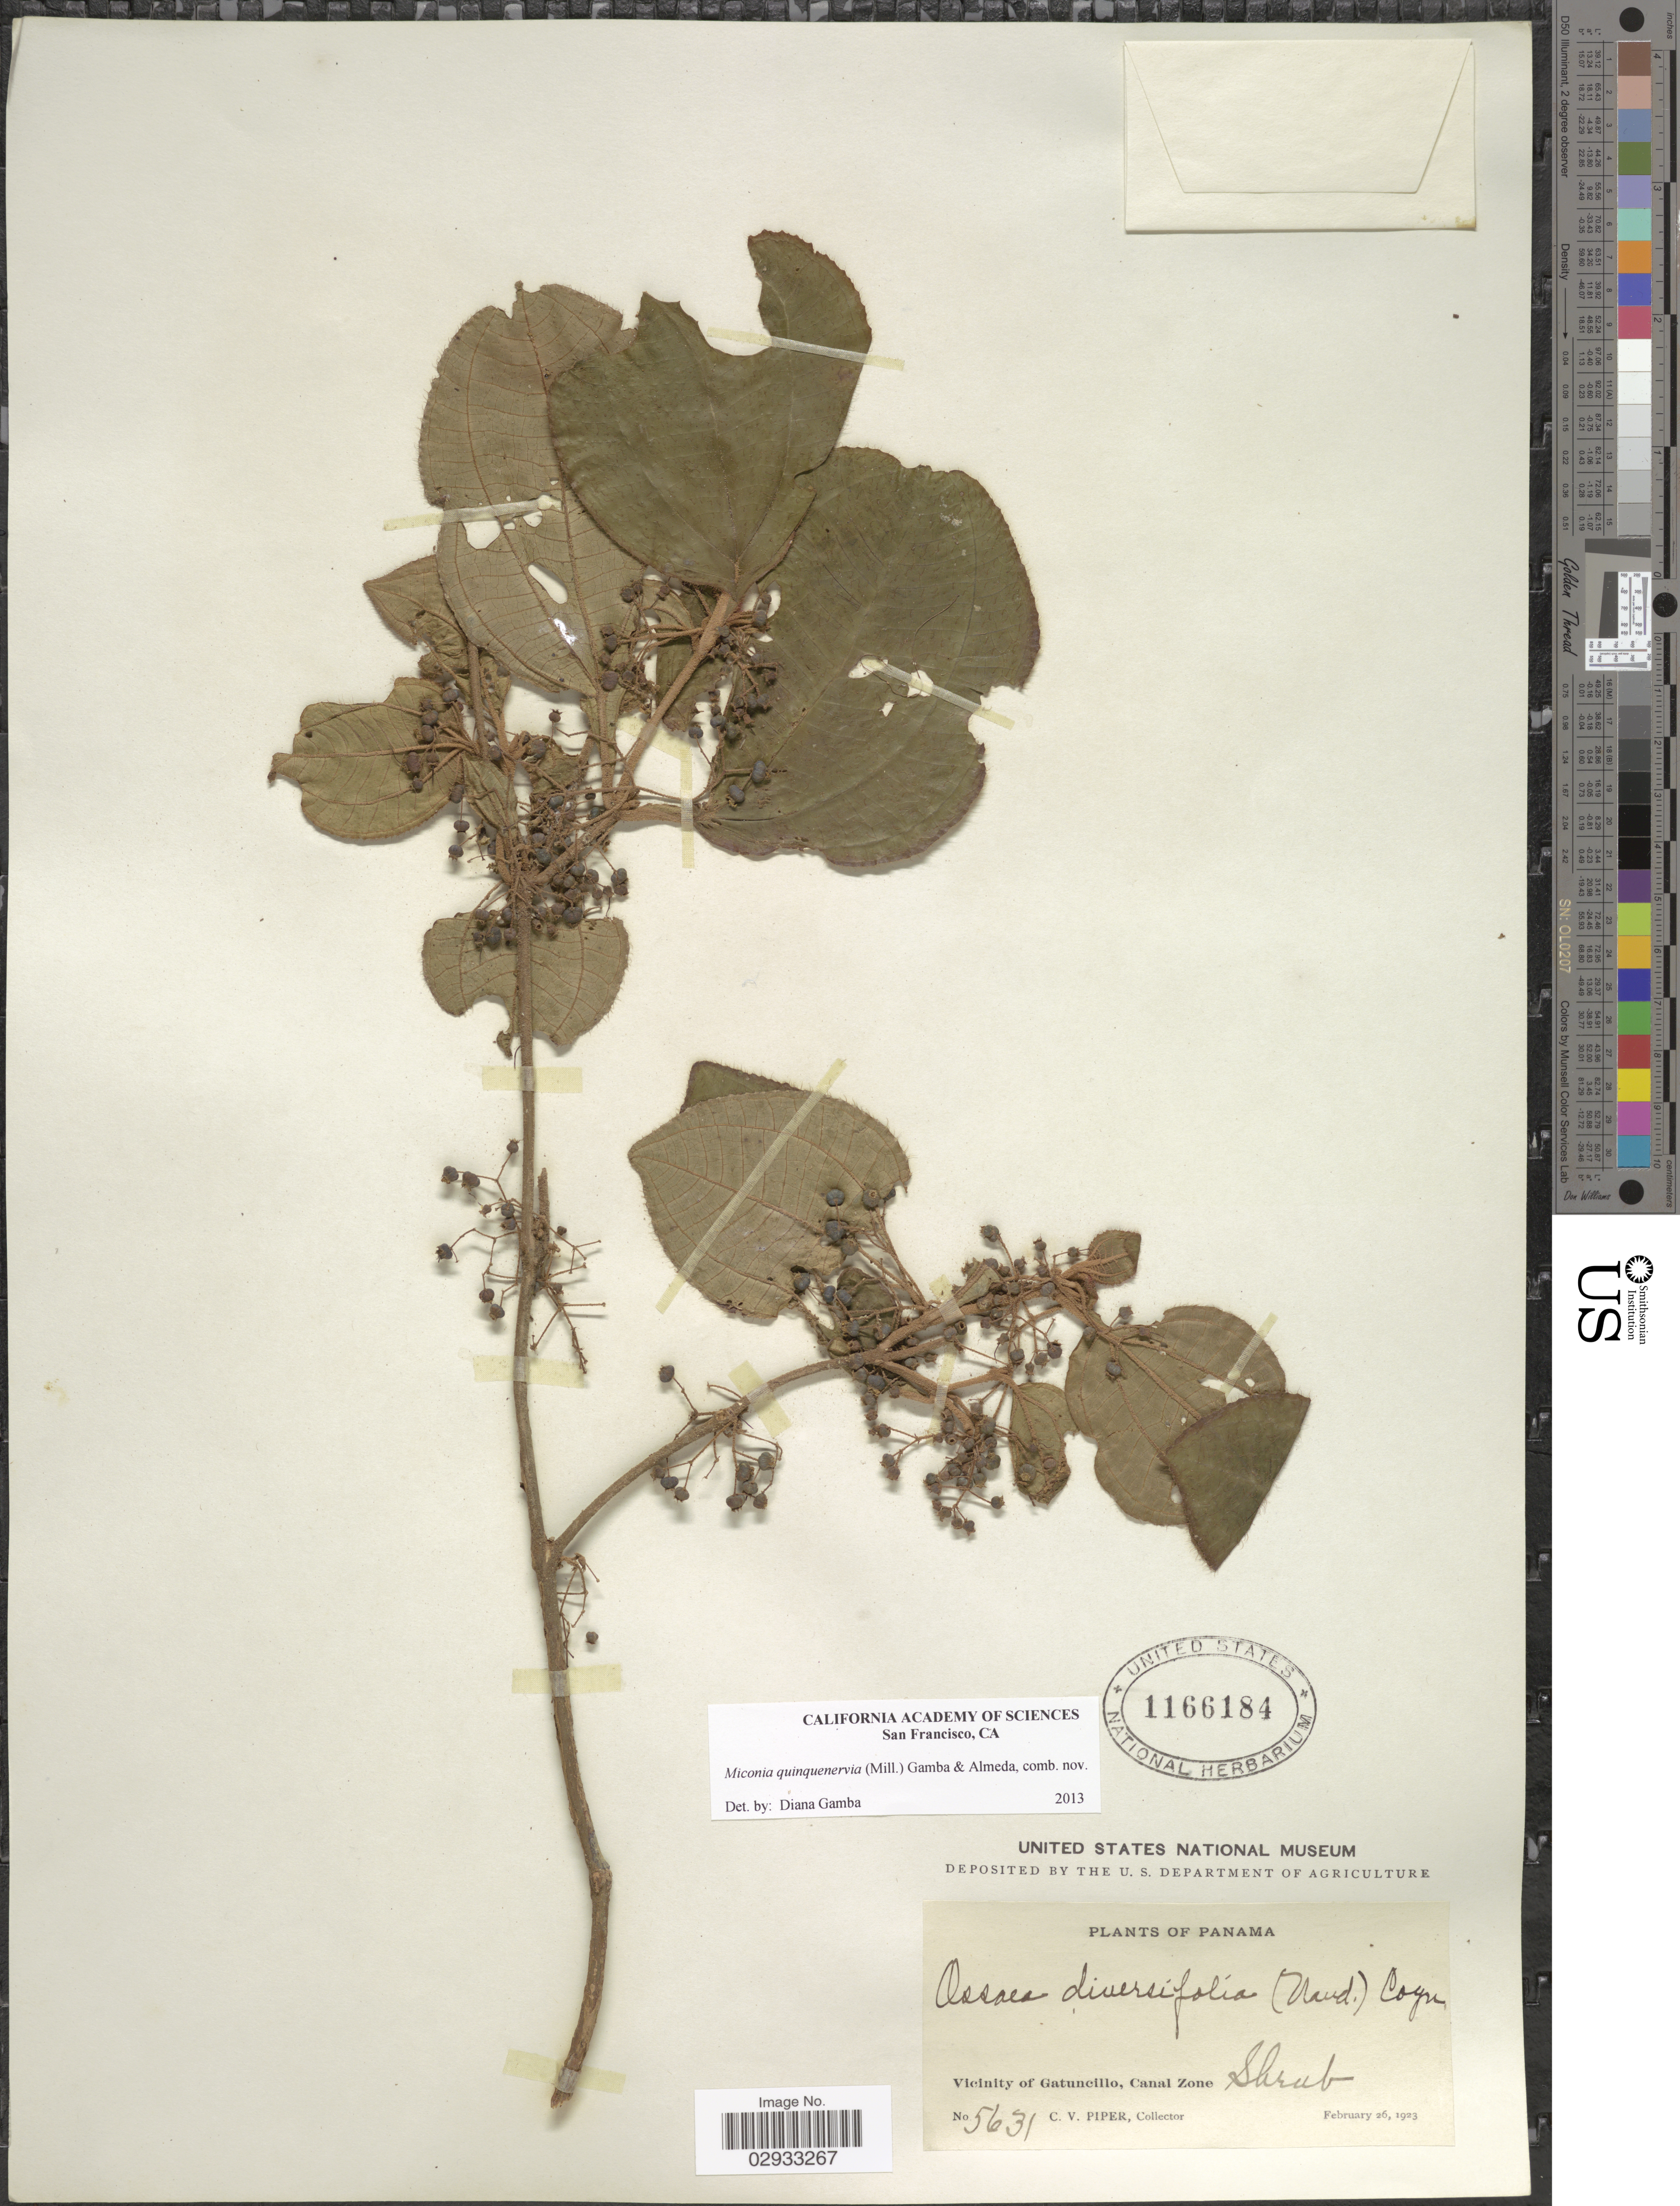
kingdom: Plantae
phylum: Tracheophyta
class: Magnoliopsida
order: Myrtales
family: Melastomataceae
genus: Miconia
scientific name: Miconia quinquenervia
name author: (Mill.) Gamba & Almeda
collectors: C. V. Piper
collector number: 5631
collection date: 1923-02-26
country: Panama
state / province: Colón / Panamá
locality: Vicinity of Gatuncillo, Canal Zone.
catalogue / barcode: US 1166184